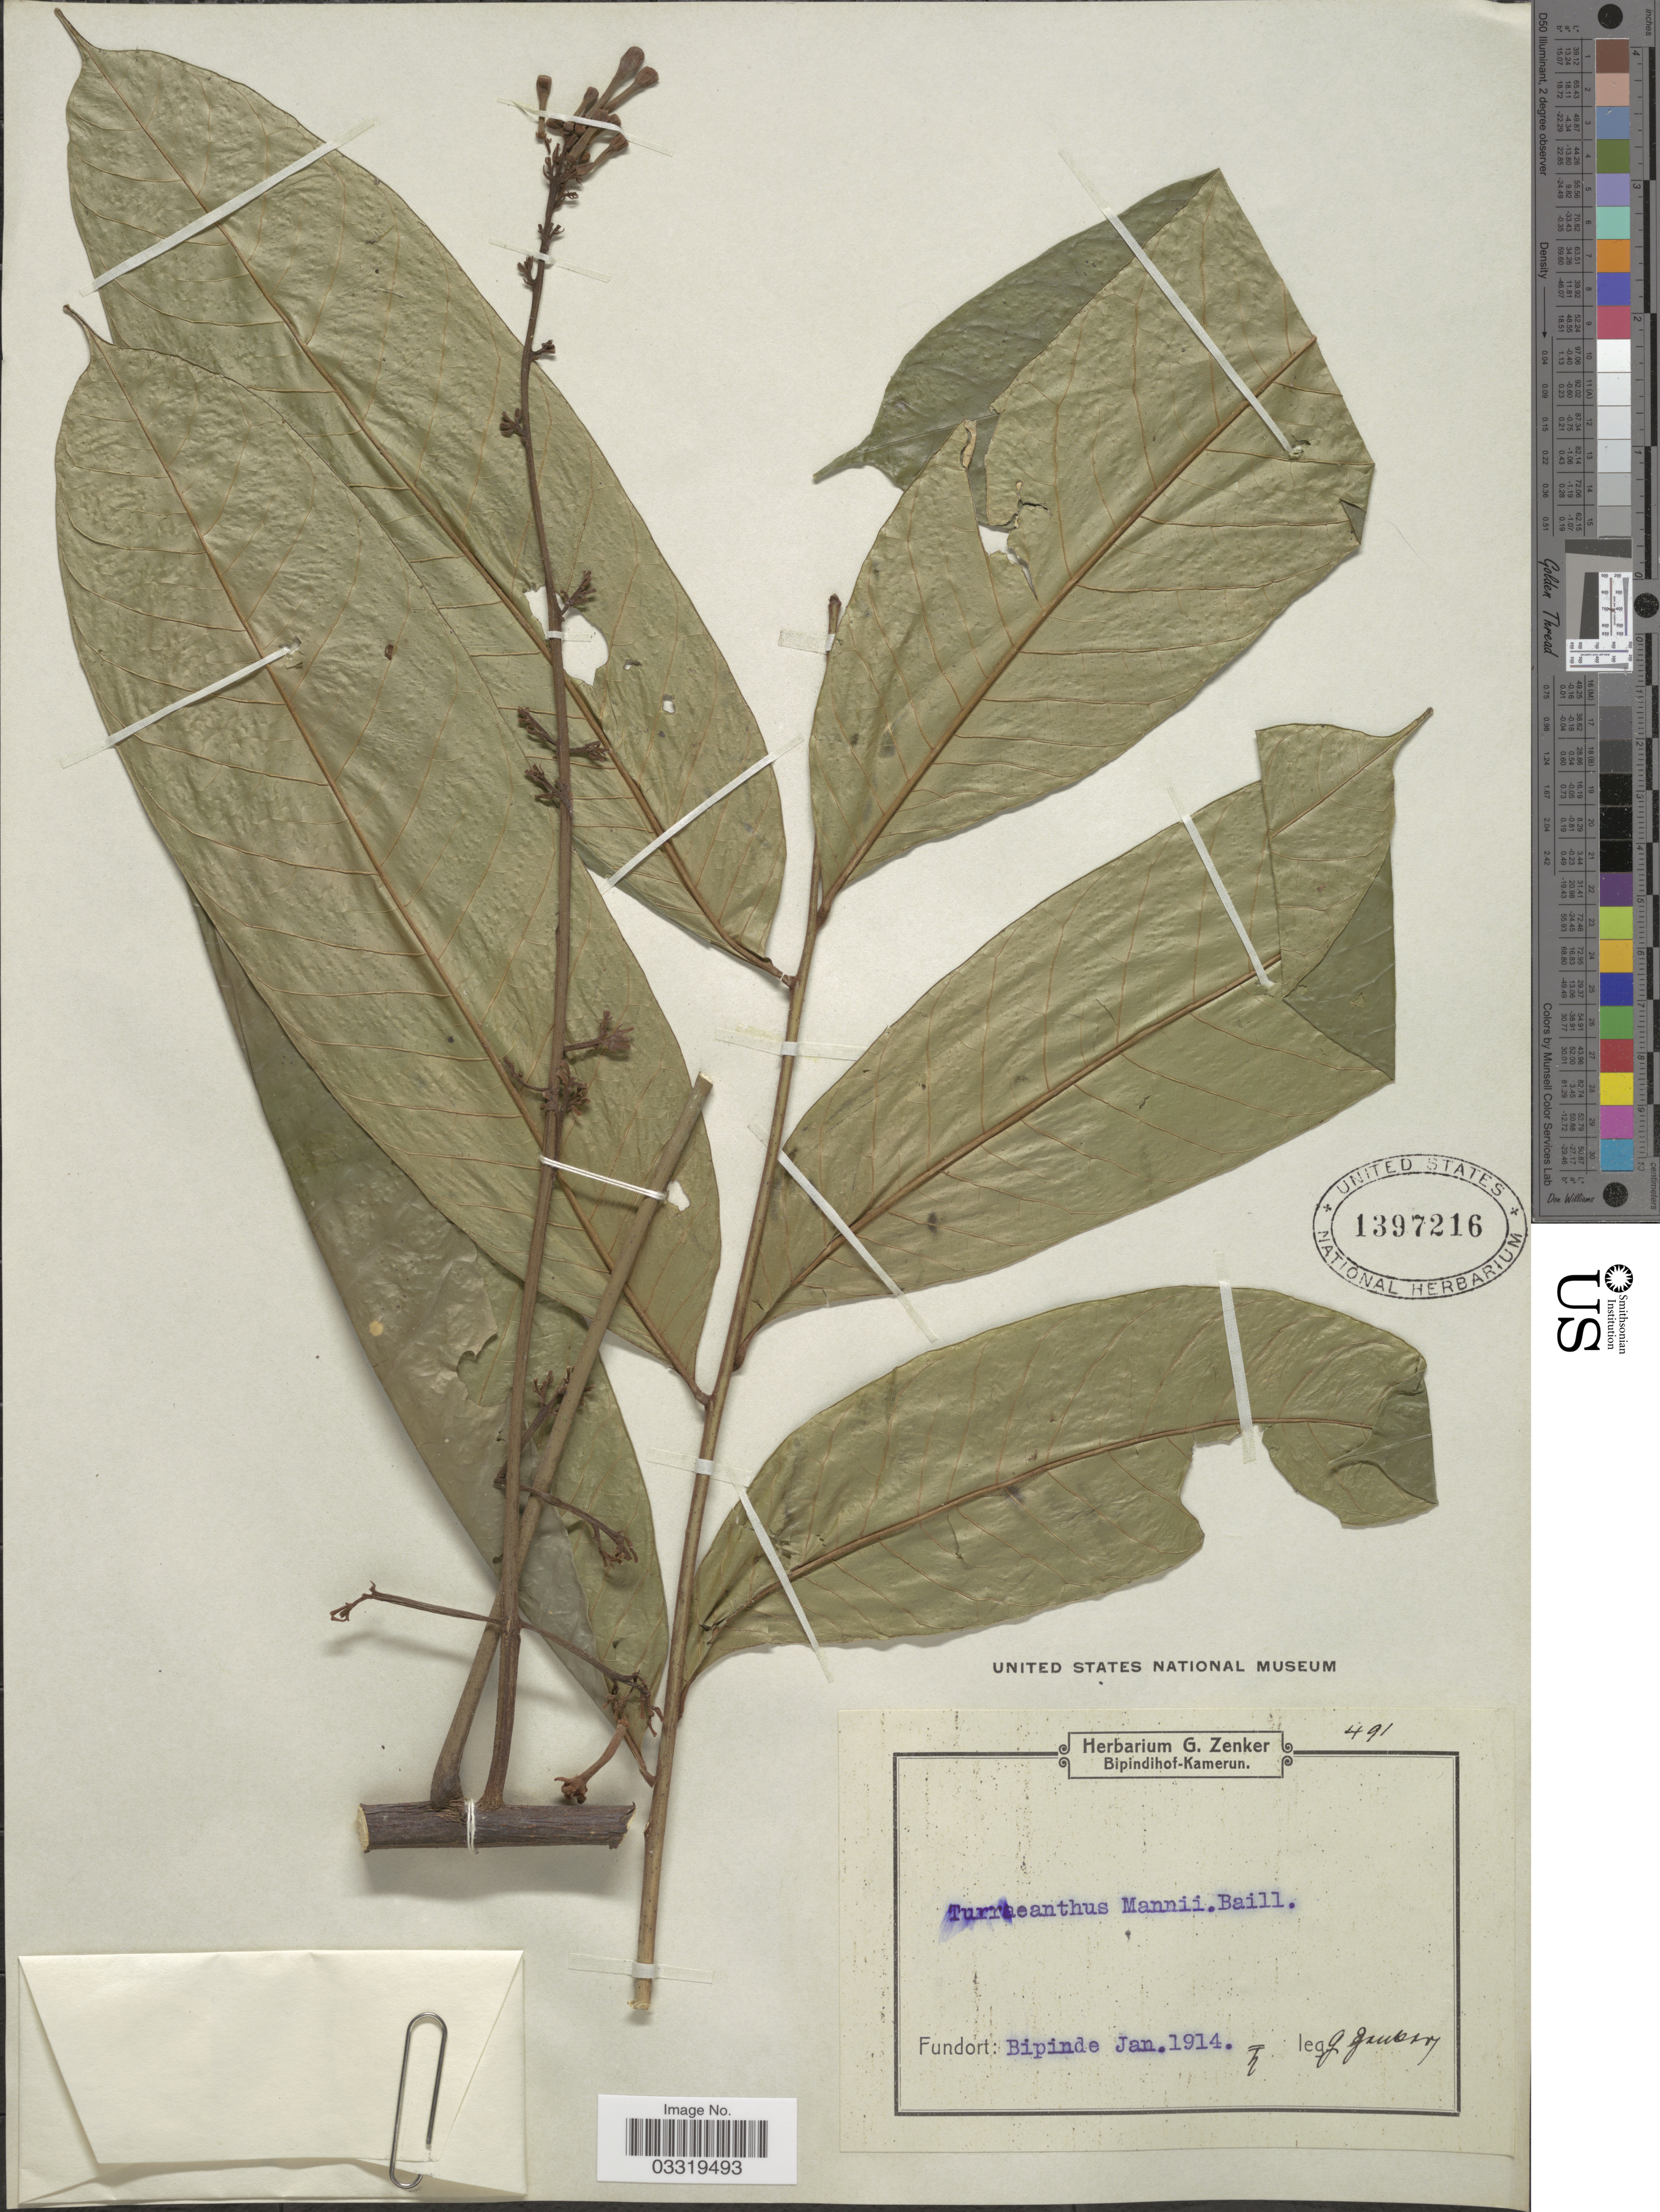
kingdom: Plantae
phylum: Tracheophyta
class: Magnoliopsida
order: Sapindales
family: Meliaceae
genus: Turraeanthus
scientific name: Turraeanthus mannii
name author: Baill.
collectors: G. A. Zenker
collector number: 491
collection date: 1914-01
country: Cameroon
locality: Bipinde.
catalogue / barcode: US 1397216